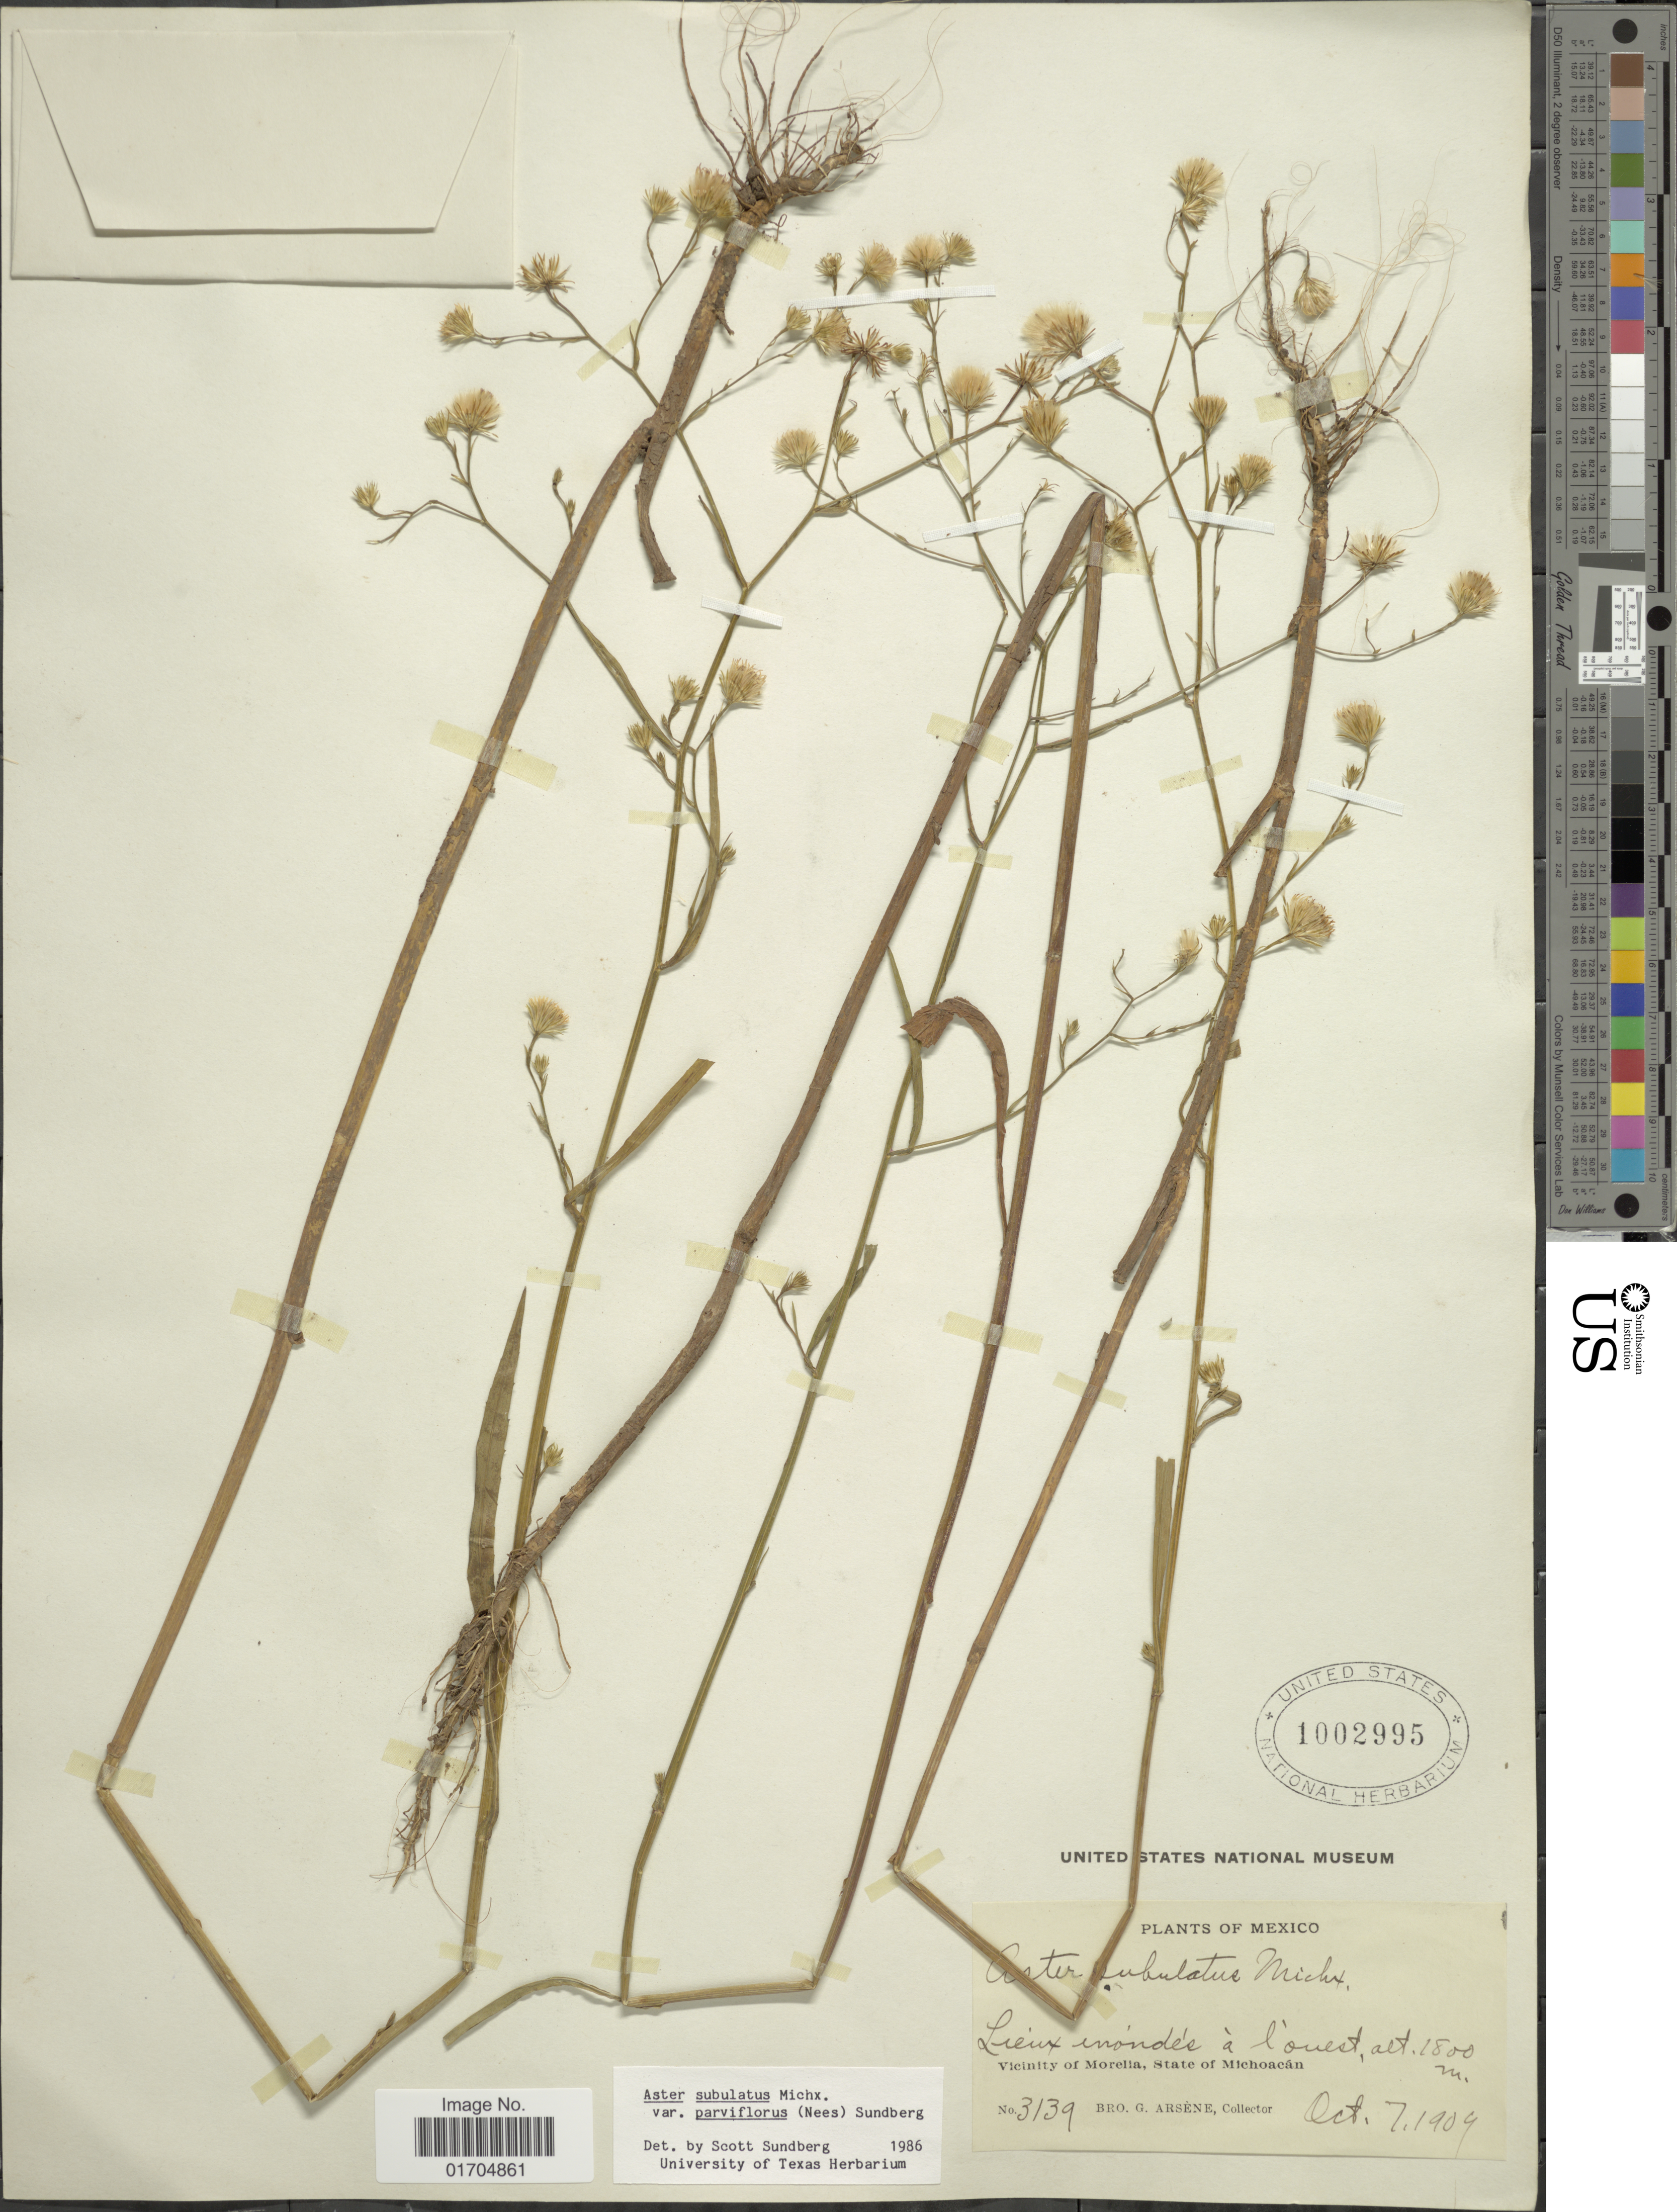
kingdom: Plantae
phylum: Tracheophyta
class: Magnoliopsida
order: Asterales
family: Asteraceae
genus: Symphyotrichum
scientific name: Symphyotrichum subulatum var. parviflorum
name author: (Nees) S.D. Sundb.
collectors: Bro. G. Arsène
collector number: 3139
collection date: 1909-10-07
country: Mexico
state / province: Michoacán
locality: Lieux enóndés á l' ouest, Vicinity of Morelia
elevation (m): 1800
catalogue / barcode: US 1002995